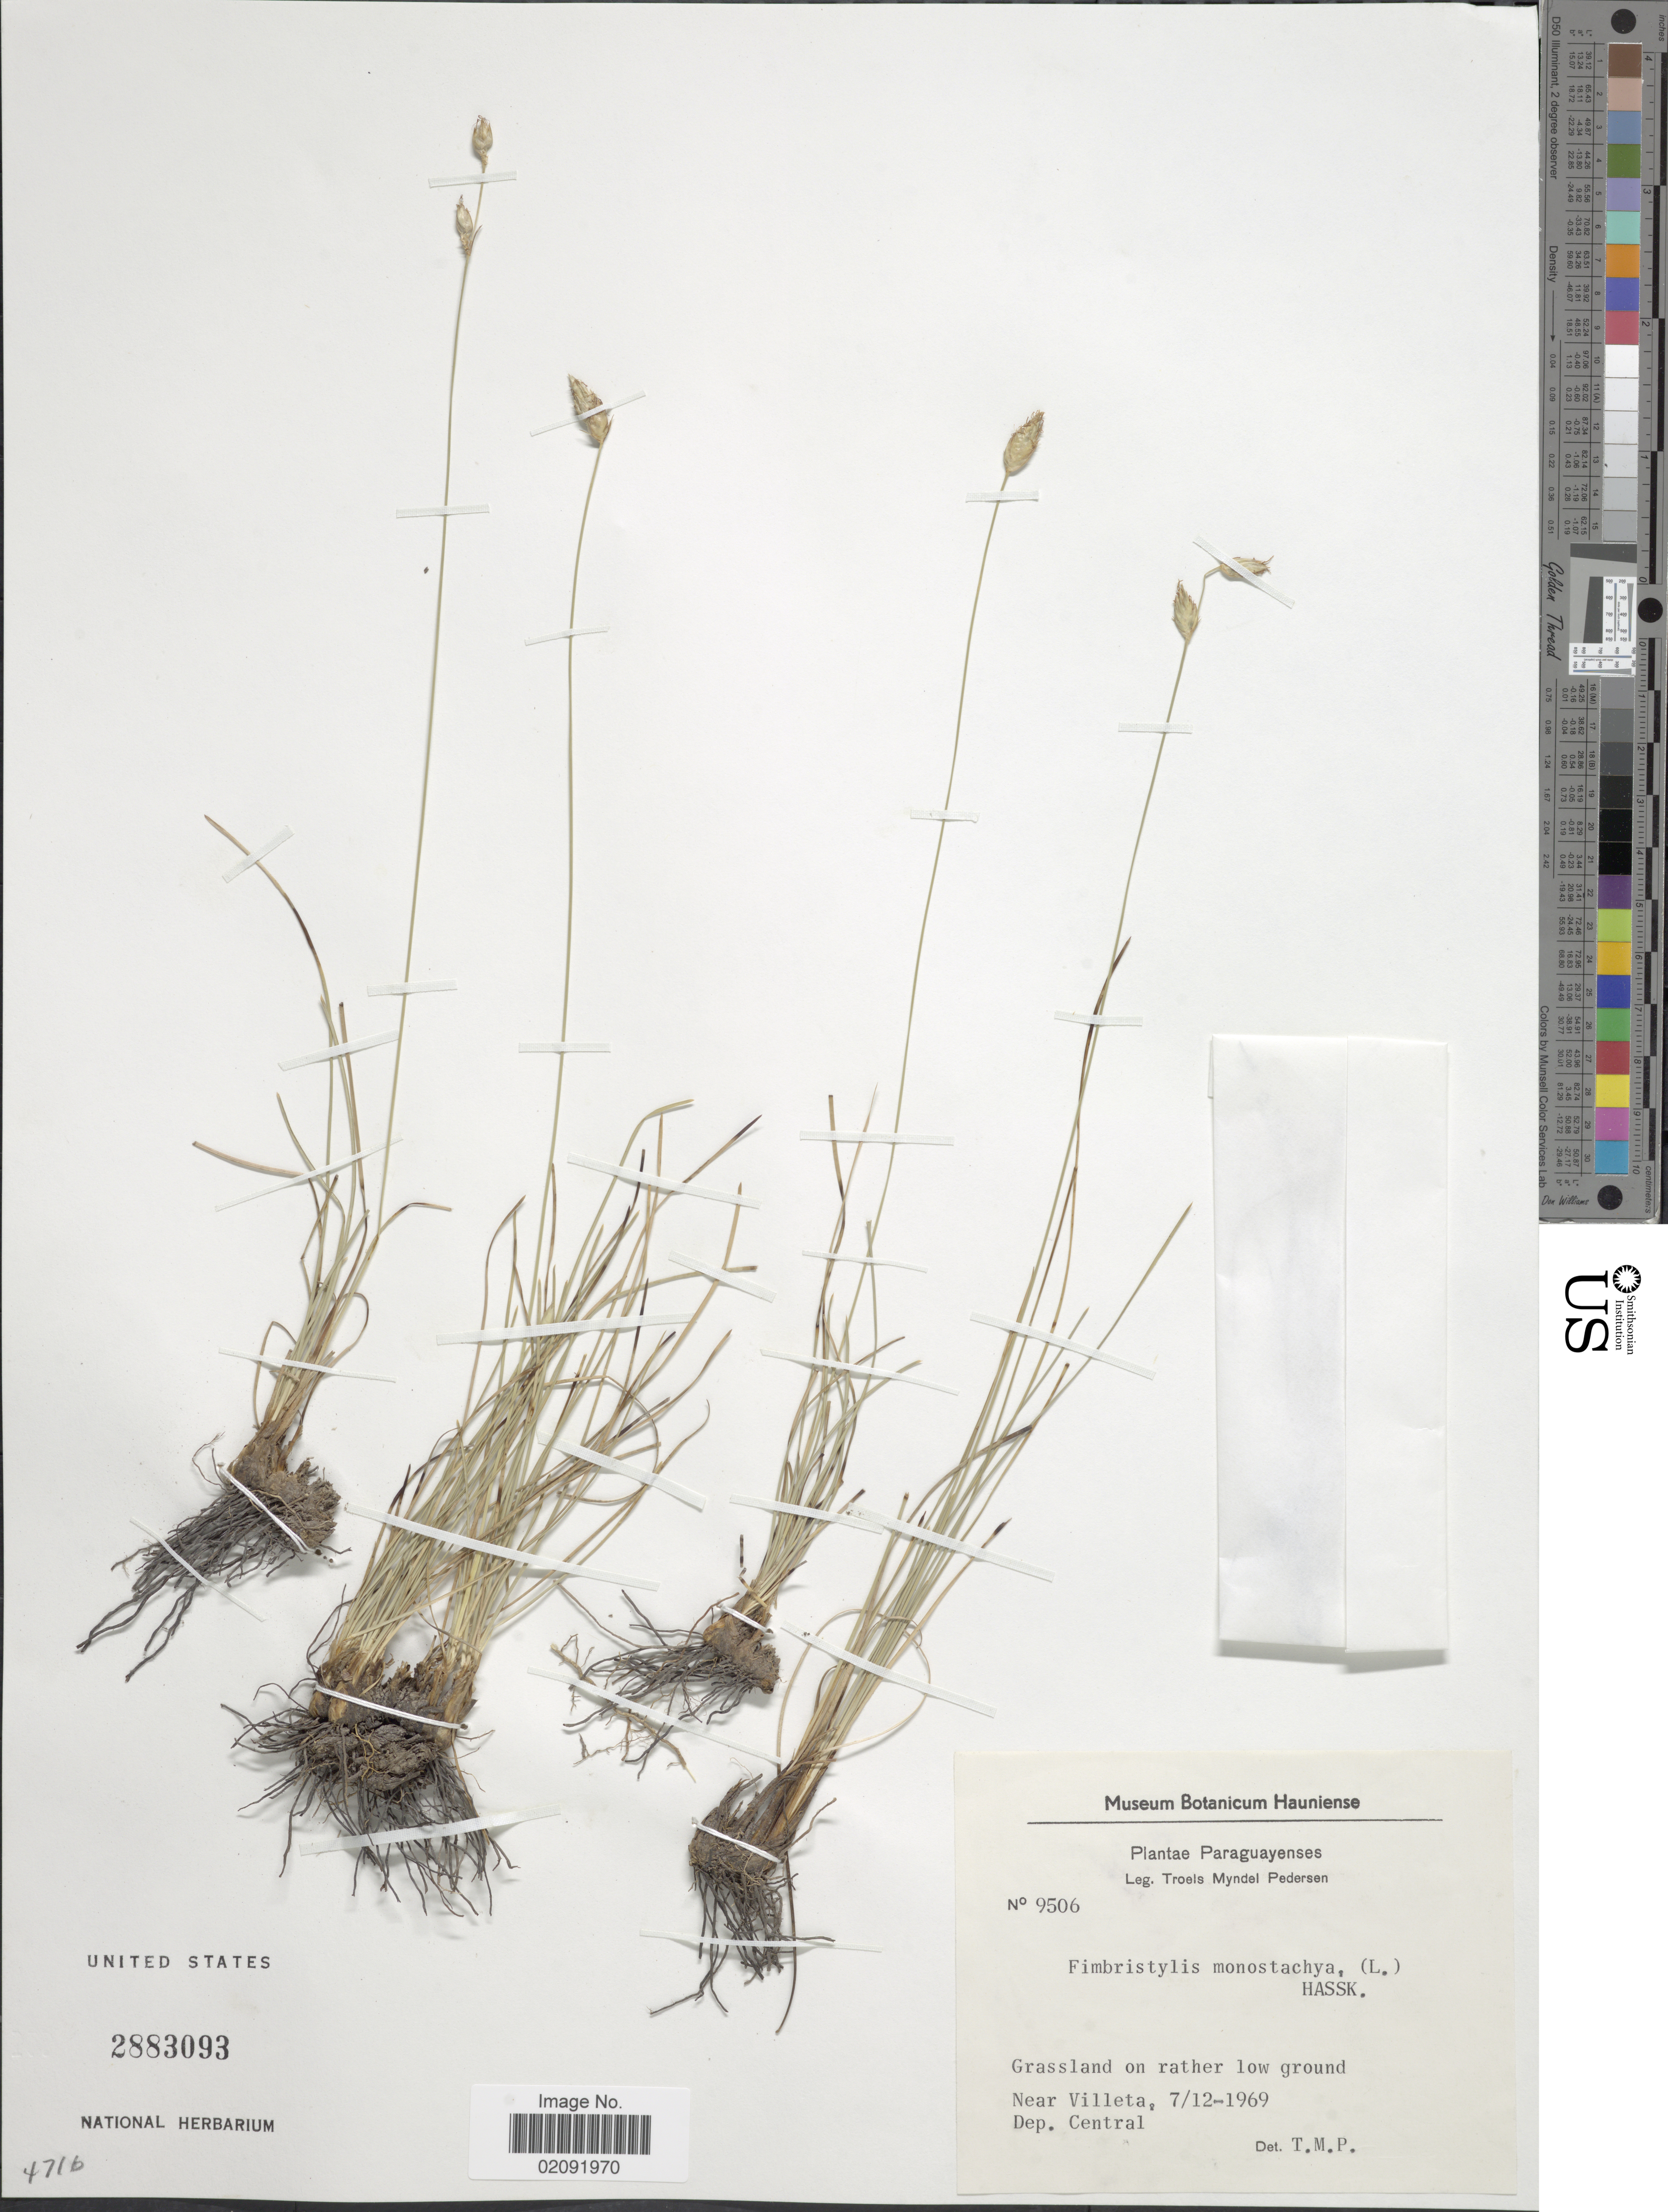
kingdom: Plantae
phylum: Tracheophyta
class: Liliopsida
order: Poales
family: Cyperaceae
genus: Abildgaardia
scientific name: Abildgaardia ovata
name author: (Burm. f.) Kral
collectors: T. Pederson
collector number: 9506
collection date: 1969-12-07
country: Paraguay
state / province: Central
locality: Grassland on rather low ground, Near Villeta, Dep Central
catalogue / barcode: US 2883093